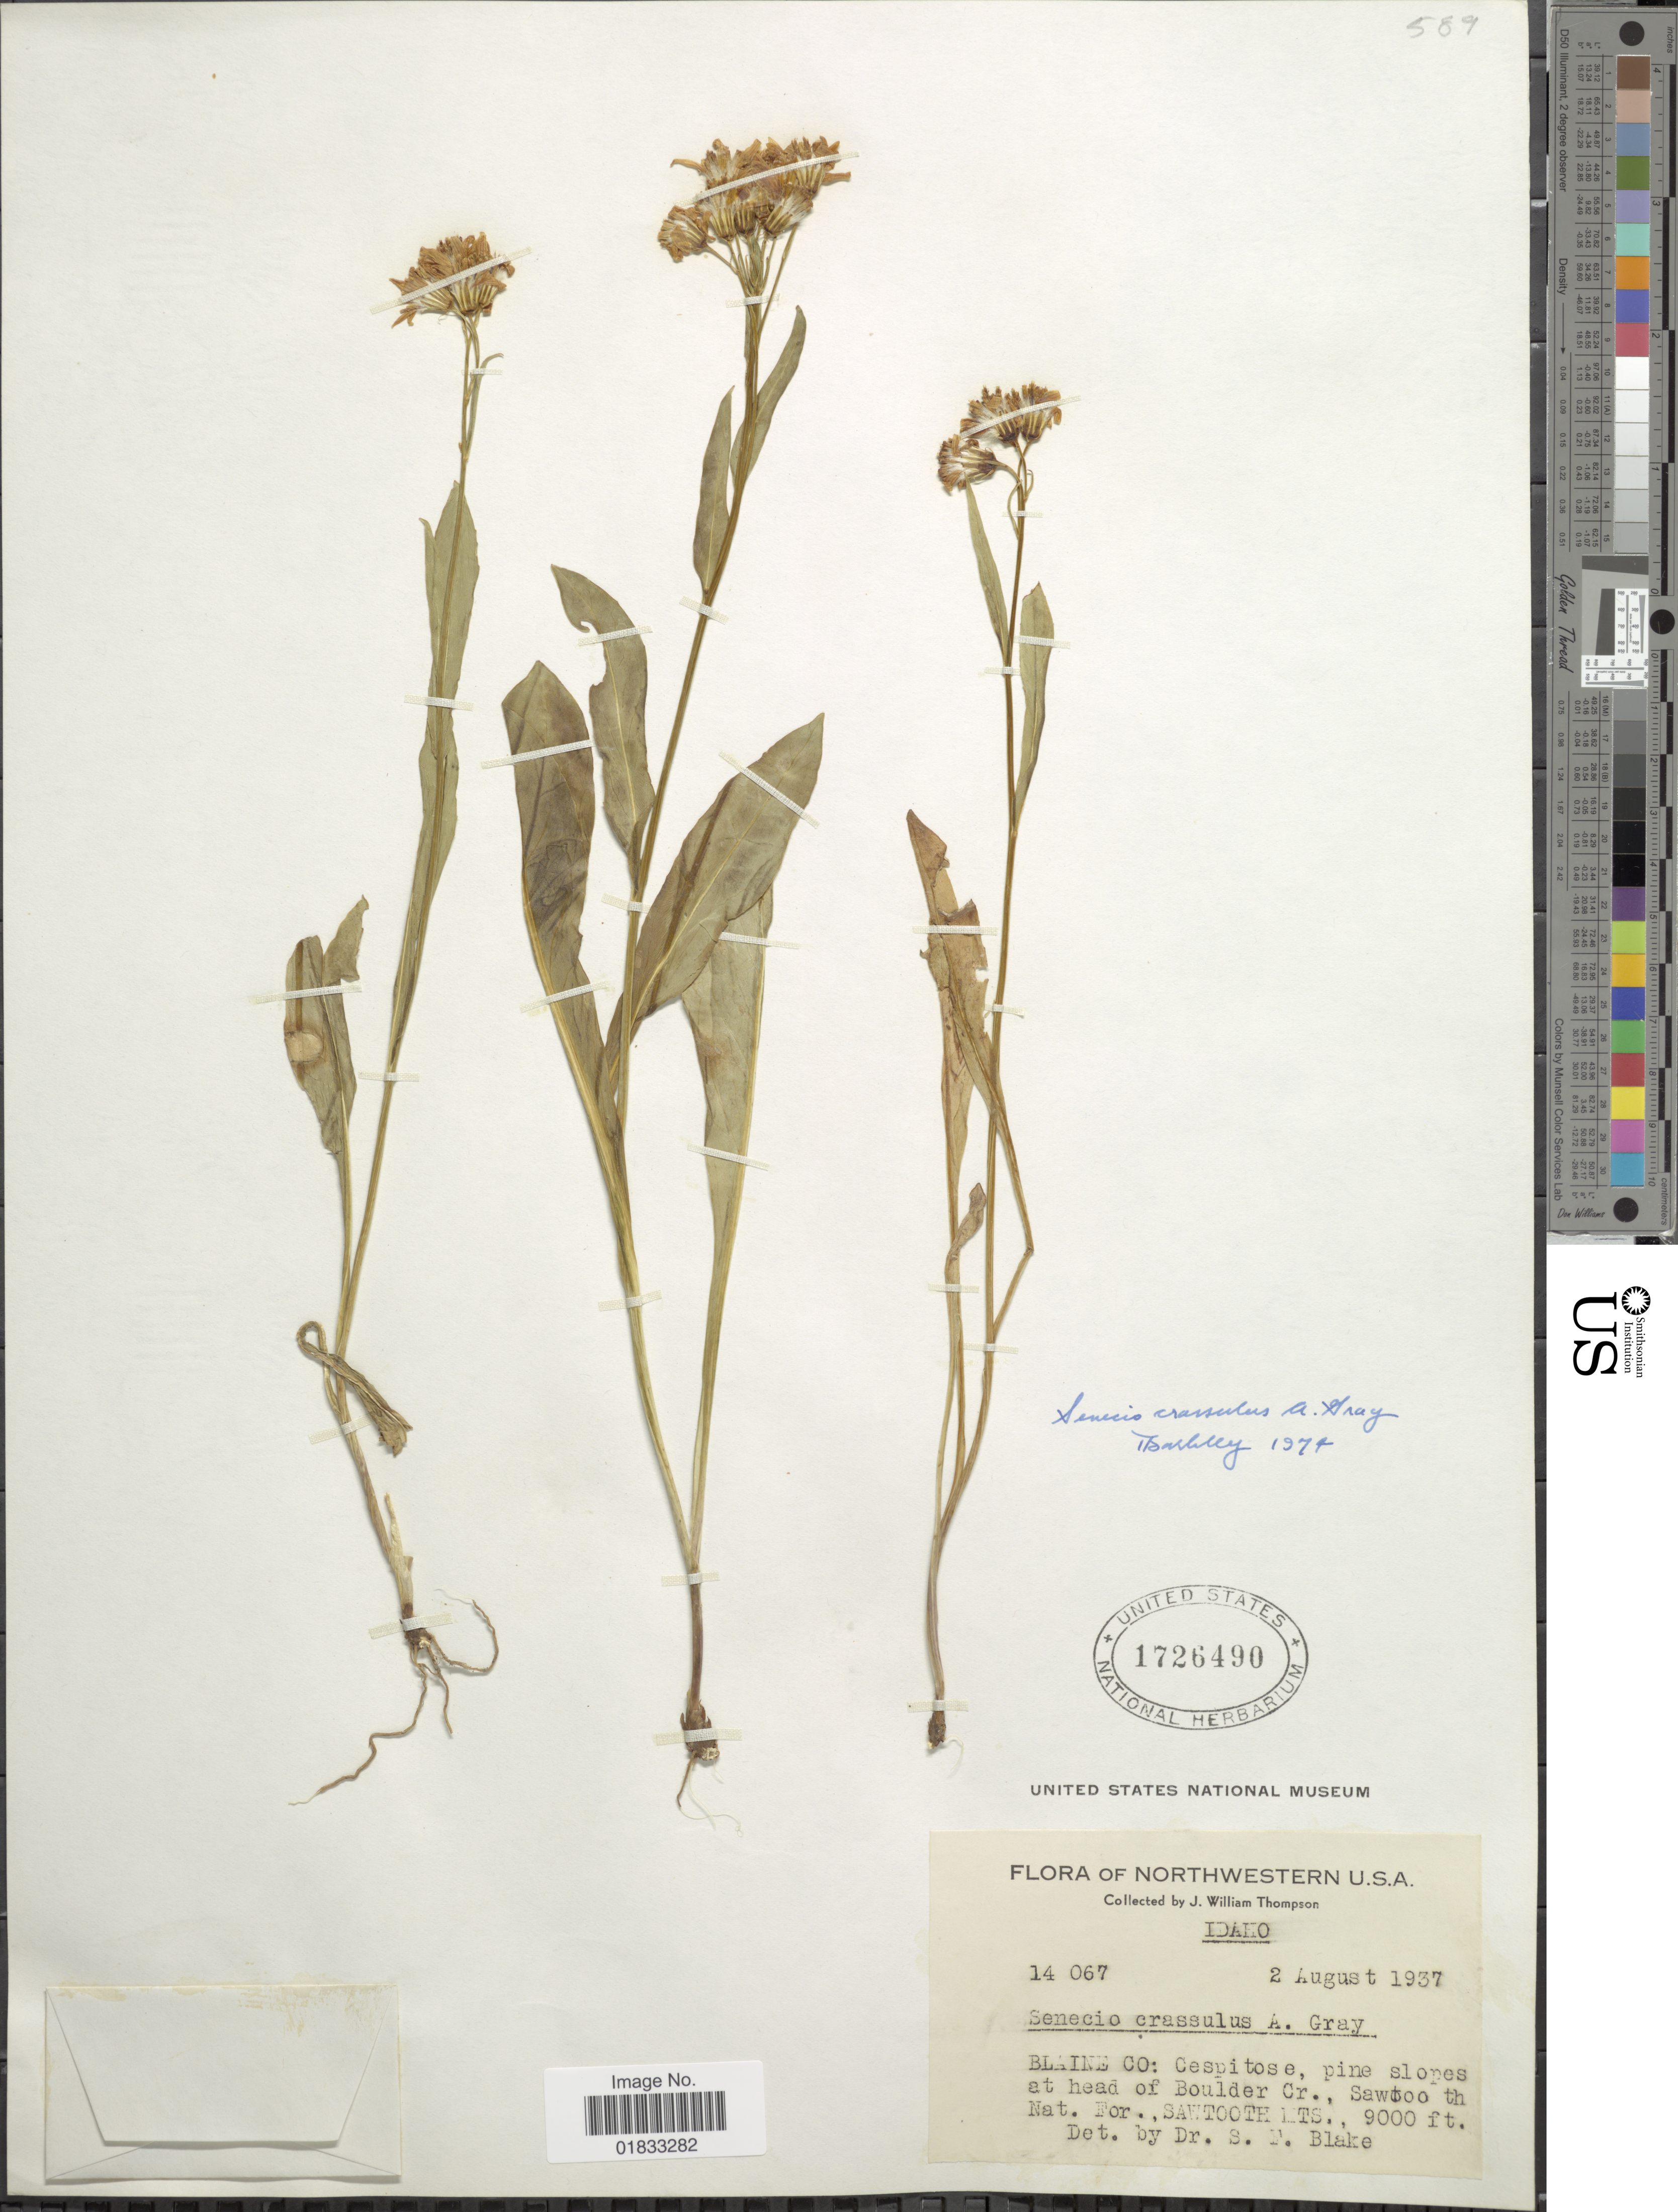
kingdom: Plantae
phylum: Tracheophyta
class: Magnoliopsida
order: Asterales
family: Asteraceae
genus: Senecio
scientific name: Senecio crassulus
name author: A. Gray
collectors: J. W. Thompson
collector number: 14067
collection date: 1937-08-02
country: United States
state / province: Idaho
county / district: Blaine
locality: at head of Boulder Cr. Sawtooth Nat. For., Sawtooth Mts.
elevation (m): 2743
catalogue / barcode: US 1726490